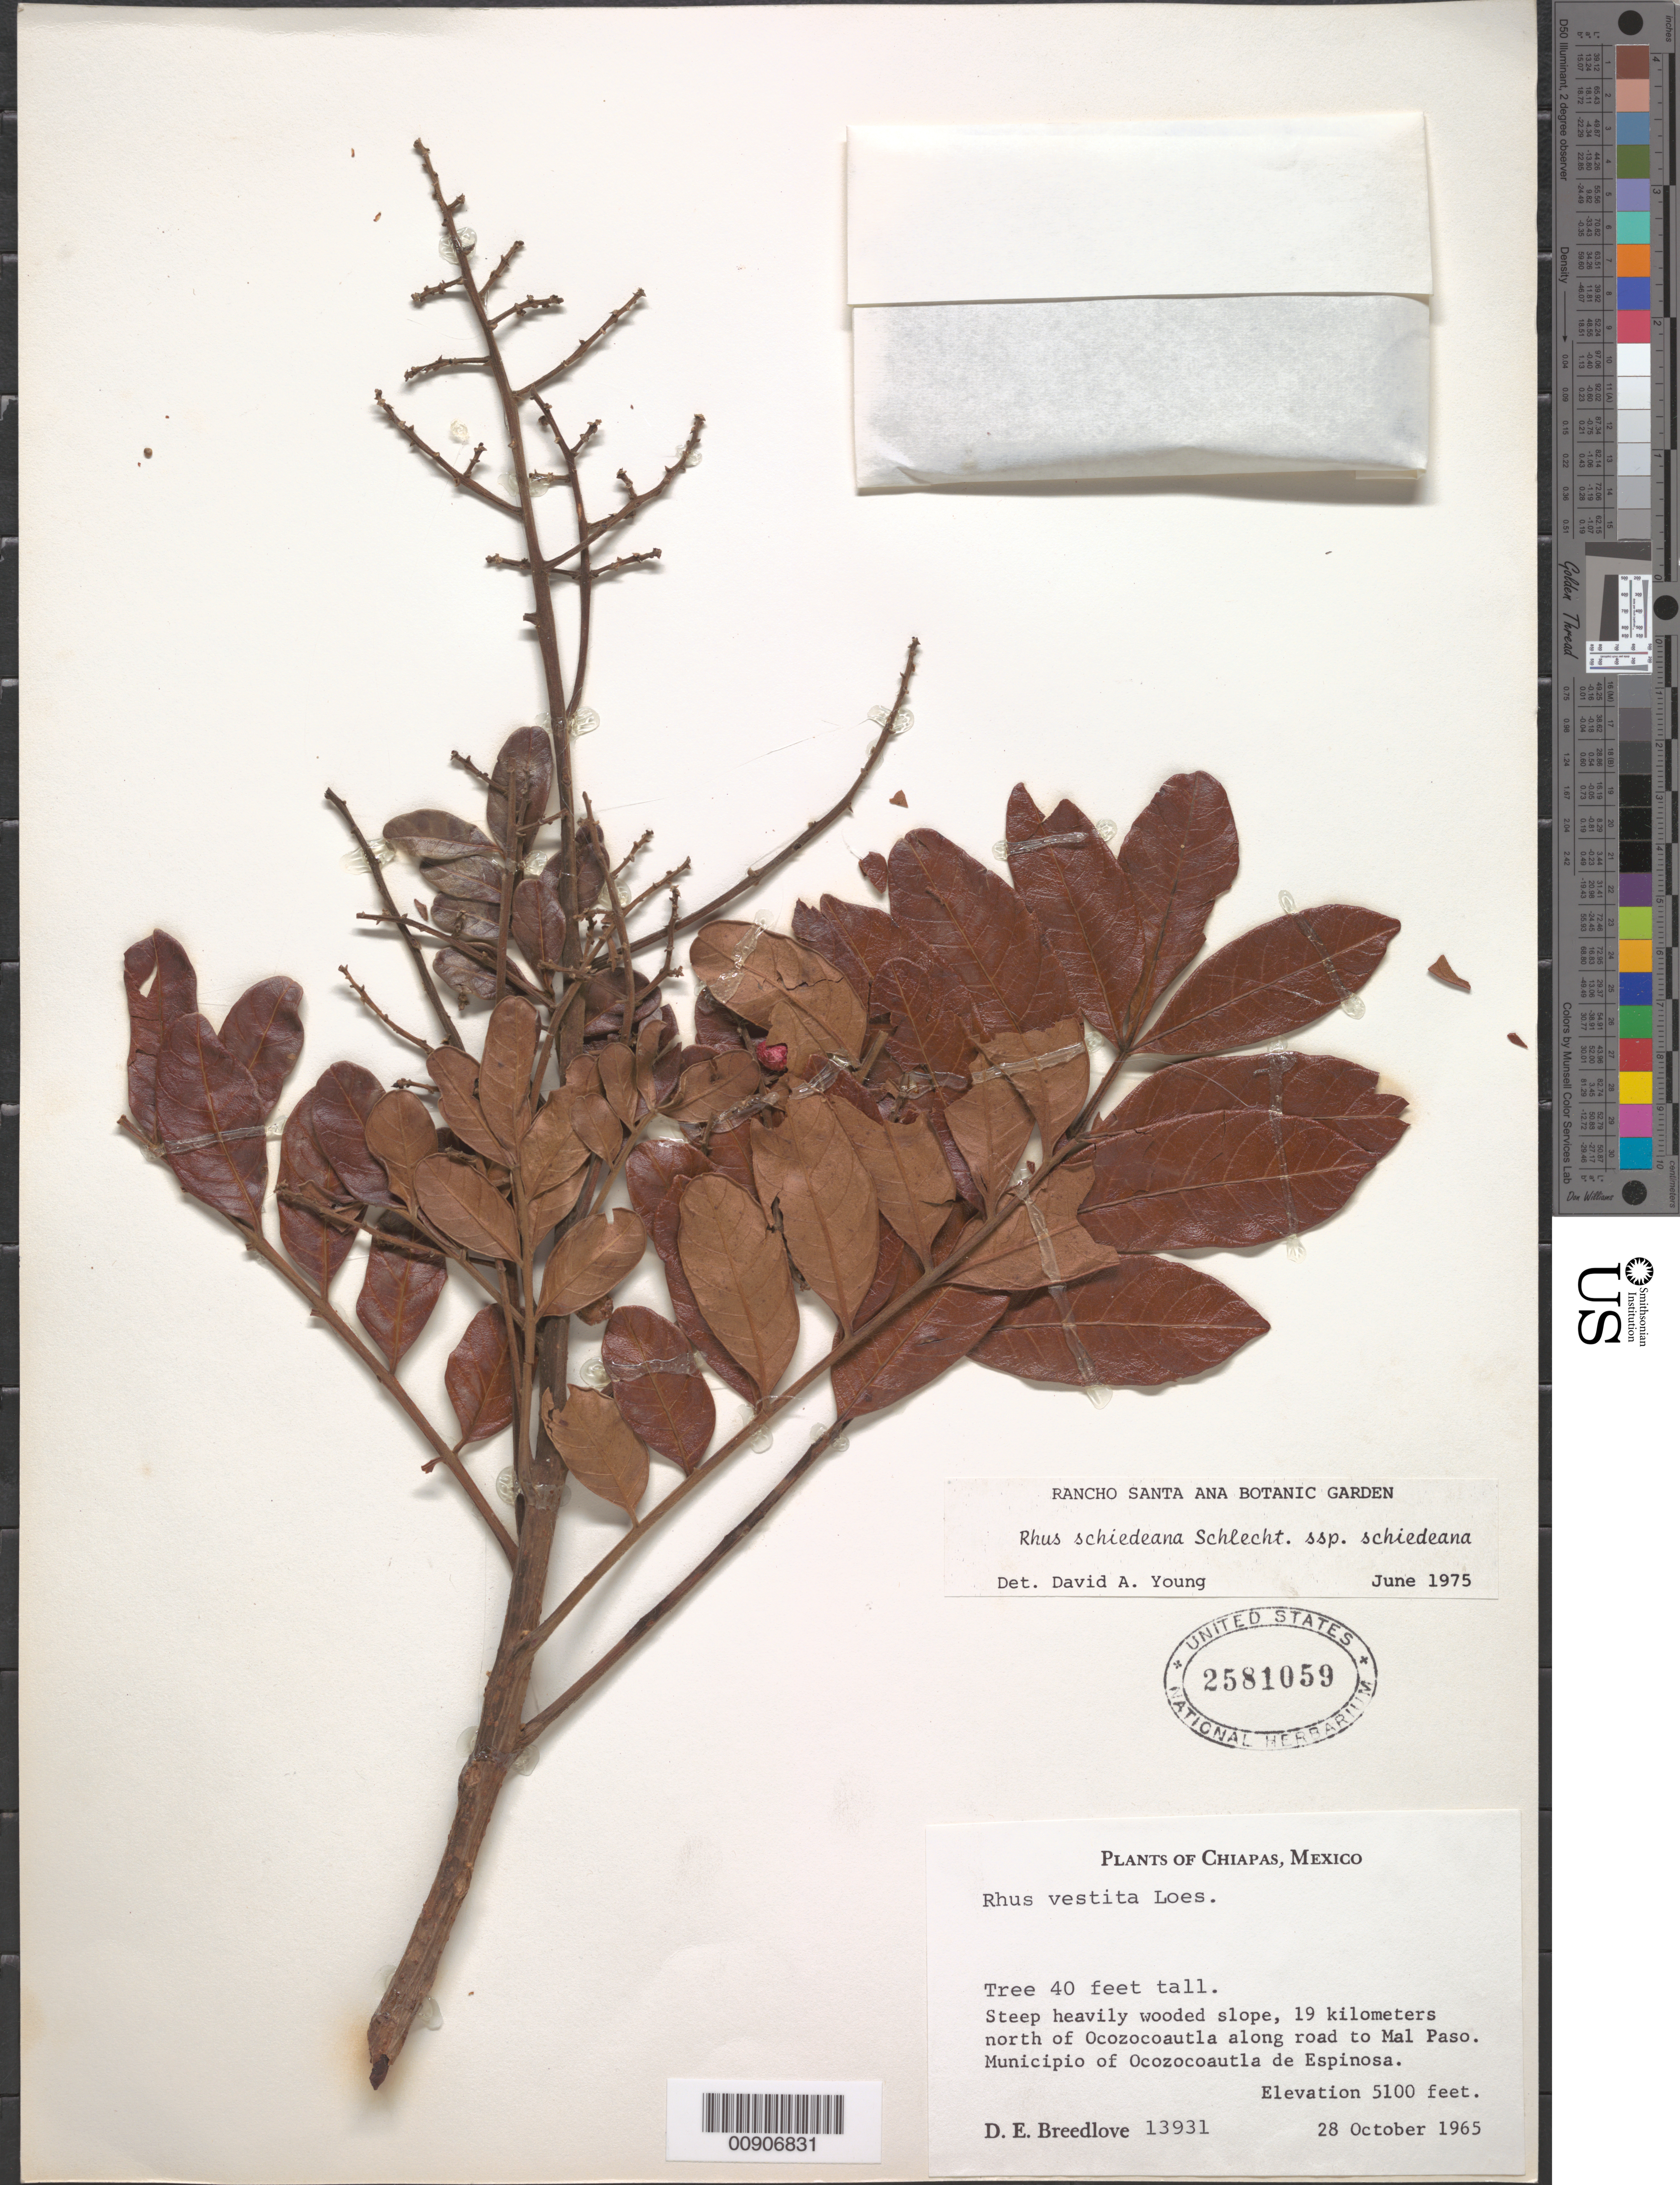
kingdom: Plantae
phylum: Tracheophyta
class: Magnoliopsida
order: Sapindales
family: Anacardiaceae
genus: Rhus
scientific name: Rhus schiedeana subsp. schiedeana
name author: Schltdl.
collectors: D. E. Breedlove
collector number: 13931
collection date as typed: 28 Oct 1965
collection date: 1965-10-28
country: Mexico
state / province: Chiapas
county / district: Ocozocoautla de Espinosa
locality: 19 kilometers north of Ocozocoautla along road to Mal Paso. Municipio of Ocozocoautla de Espinosa, Chiapas.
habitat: Steep heavily wooded slope.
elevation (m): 1554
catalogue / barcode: US 2581059